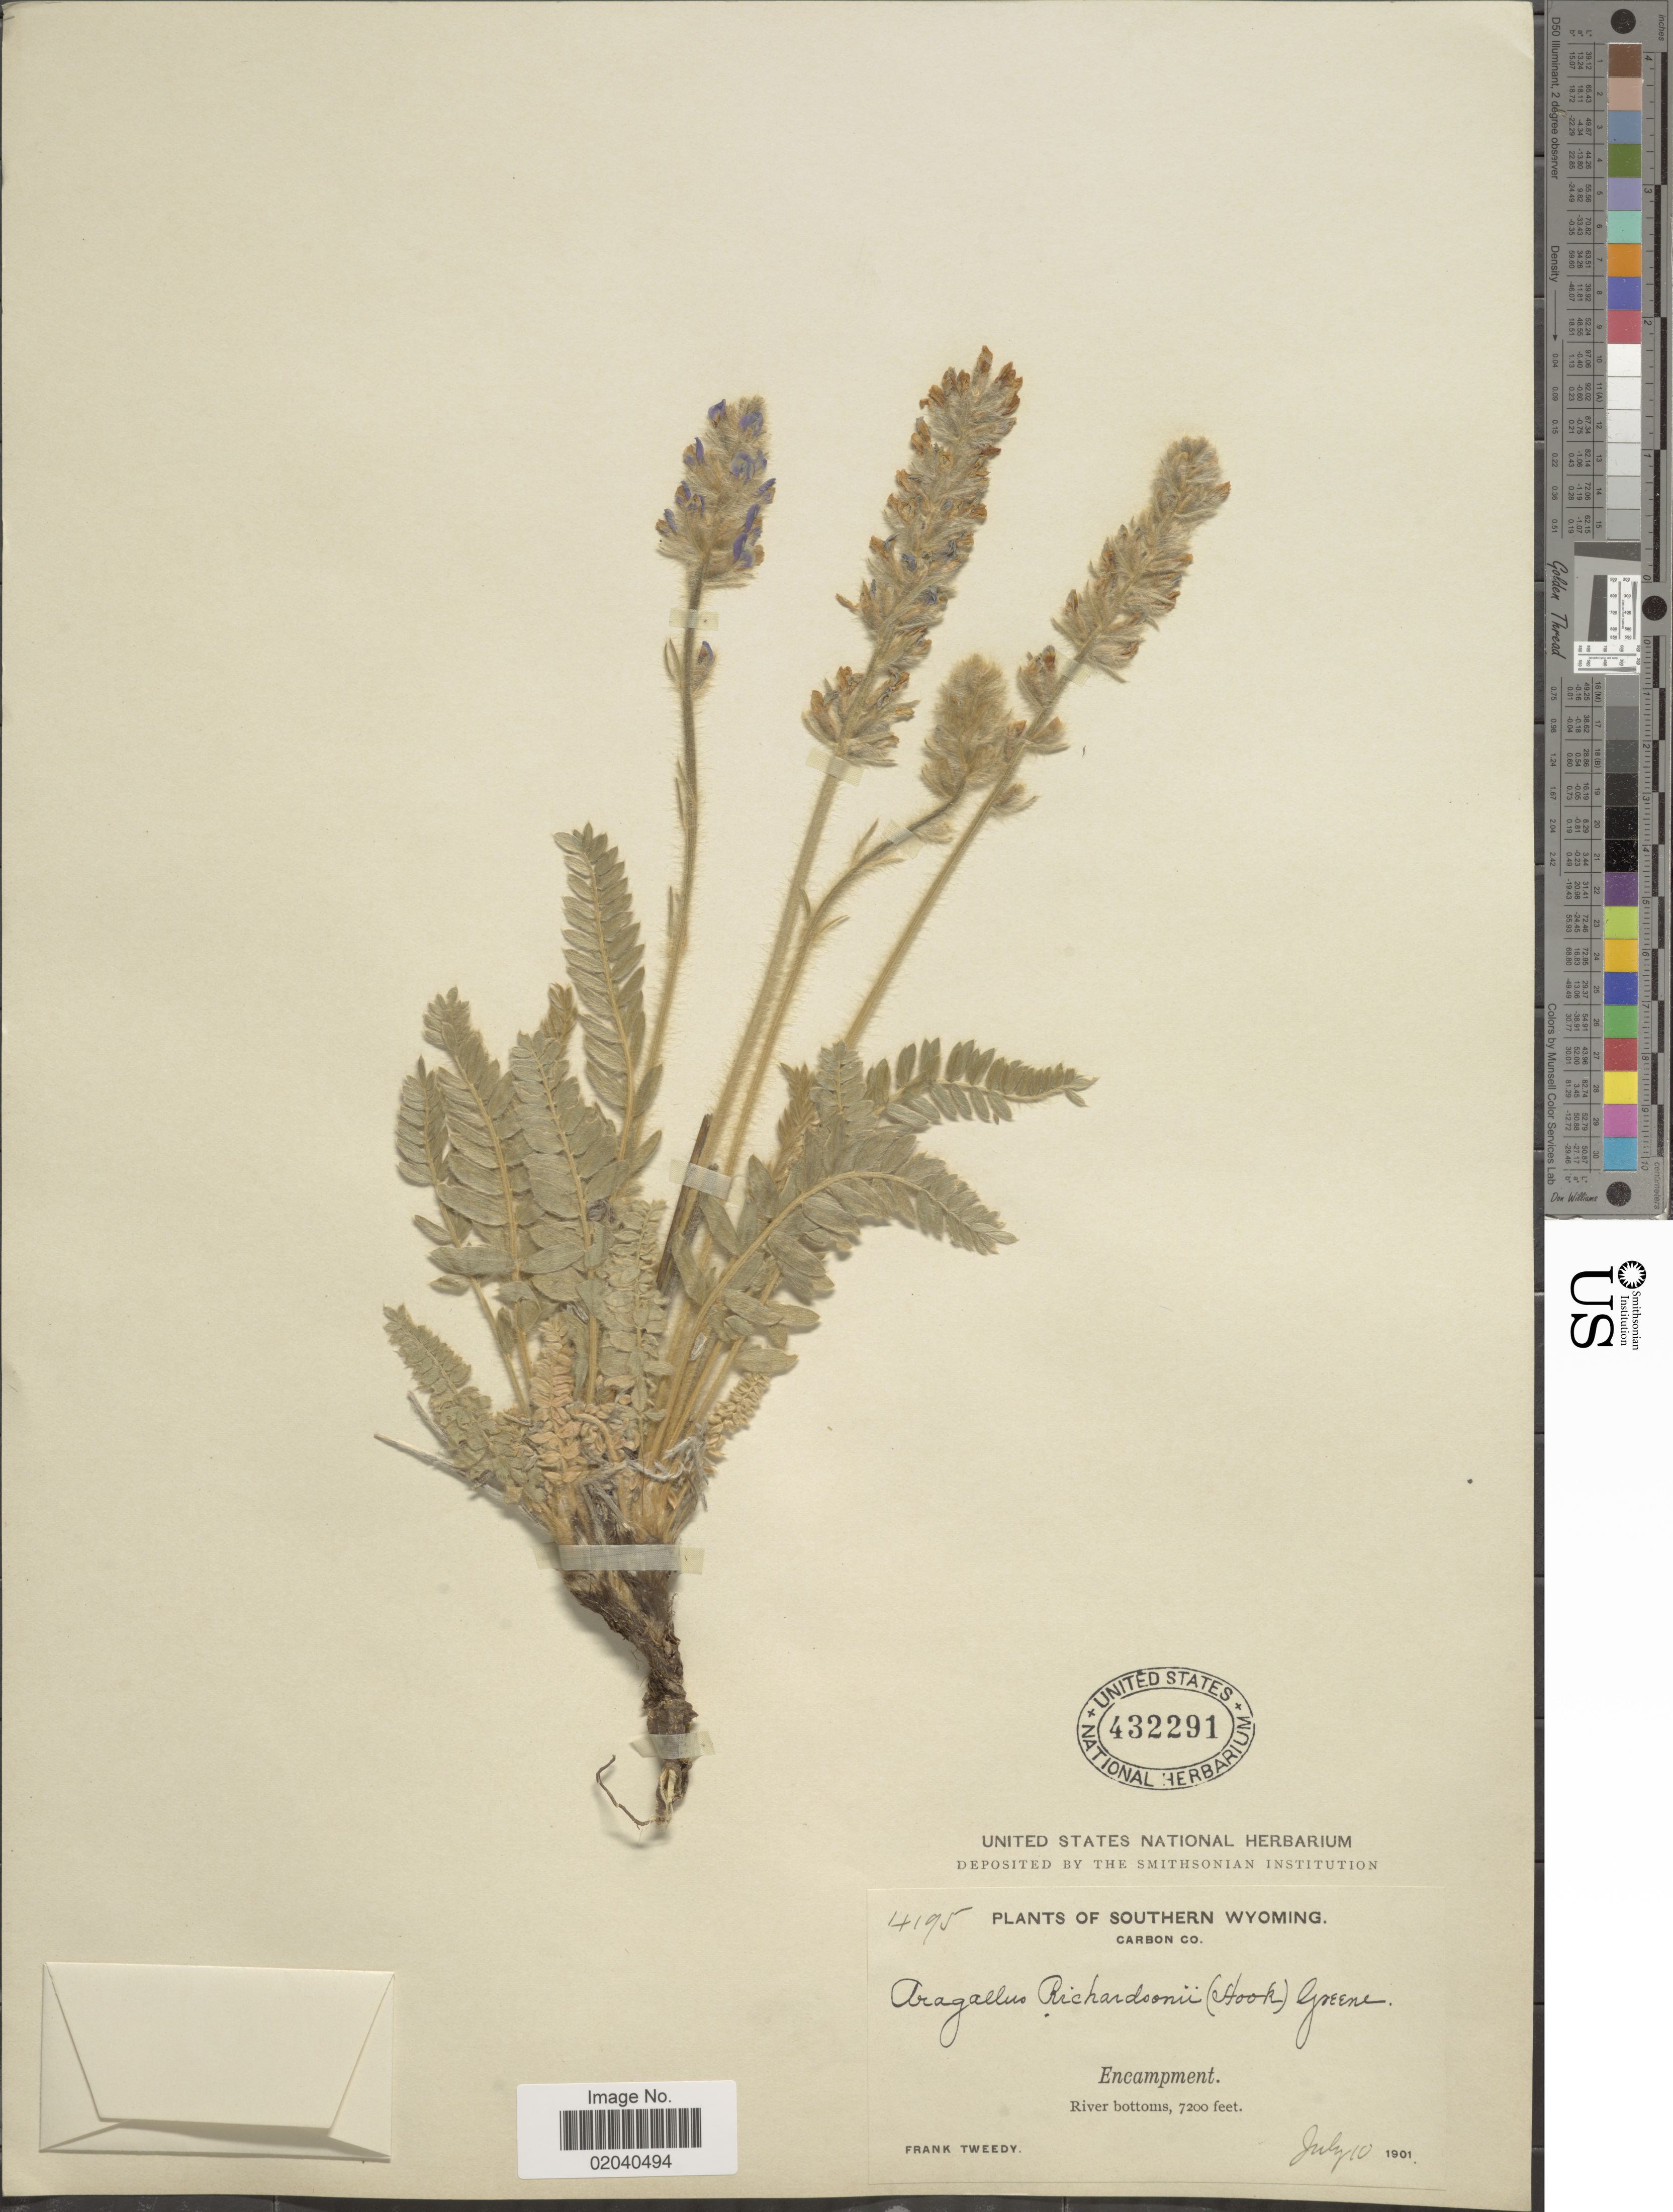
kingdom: Plantae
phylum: Tracheophyta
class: Magnoliopsida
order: Fabales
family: Fabaceae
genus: Oxytropis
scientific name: Oxytropis splendens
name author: Douglas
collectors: F. Tweedy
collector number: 4195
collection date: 1901-07-10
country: United States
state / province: Wyoming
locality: Southern Wyoming. Carbon Co. Encampment. River bottoms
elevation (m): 2195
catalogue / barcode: US 432291